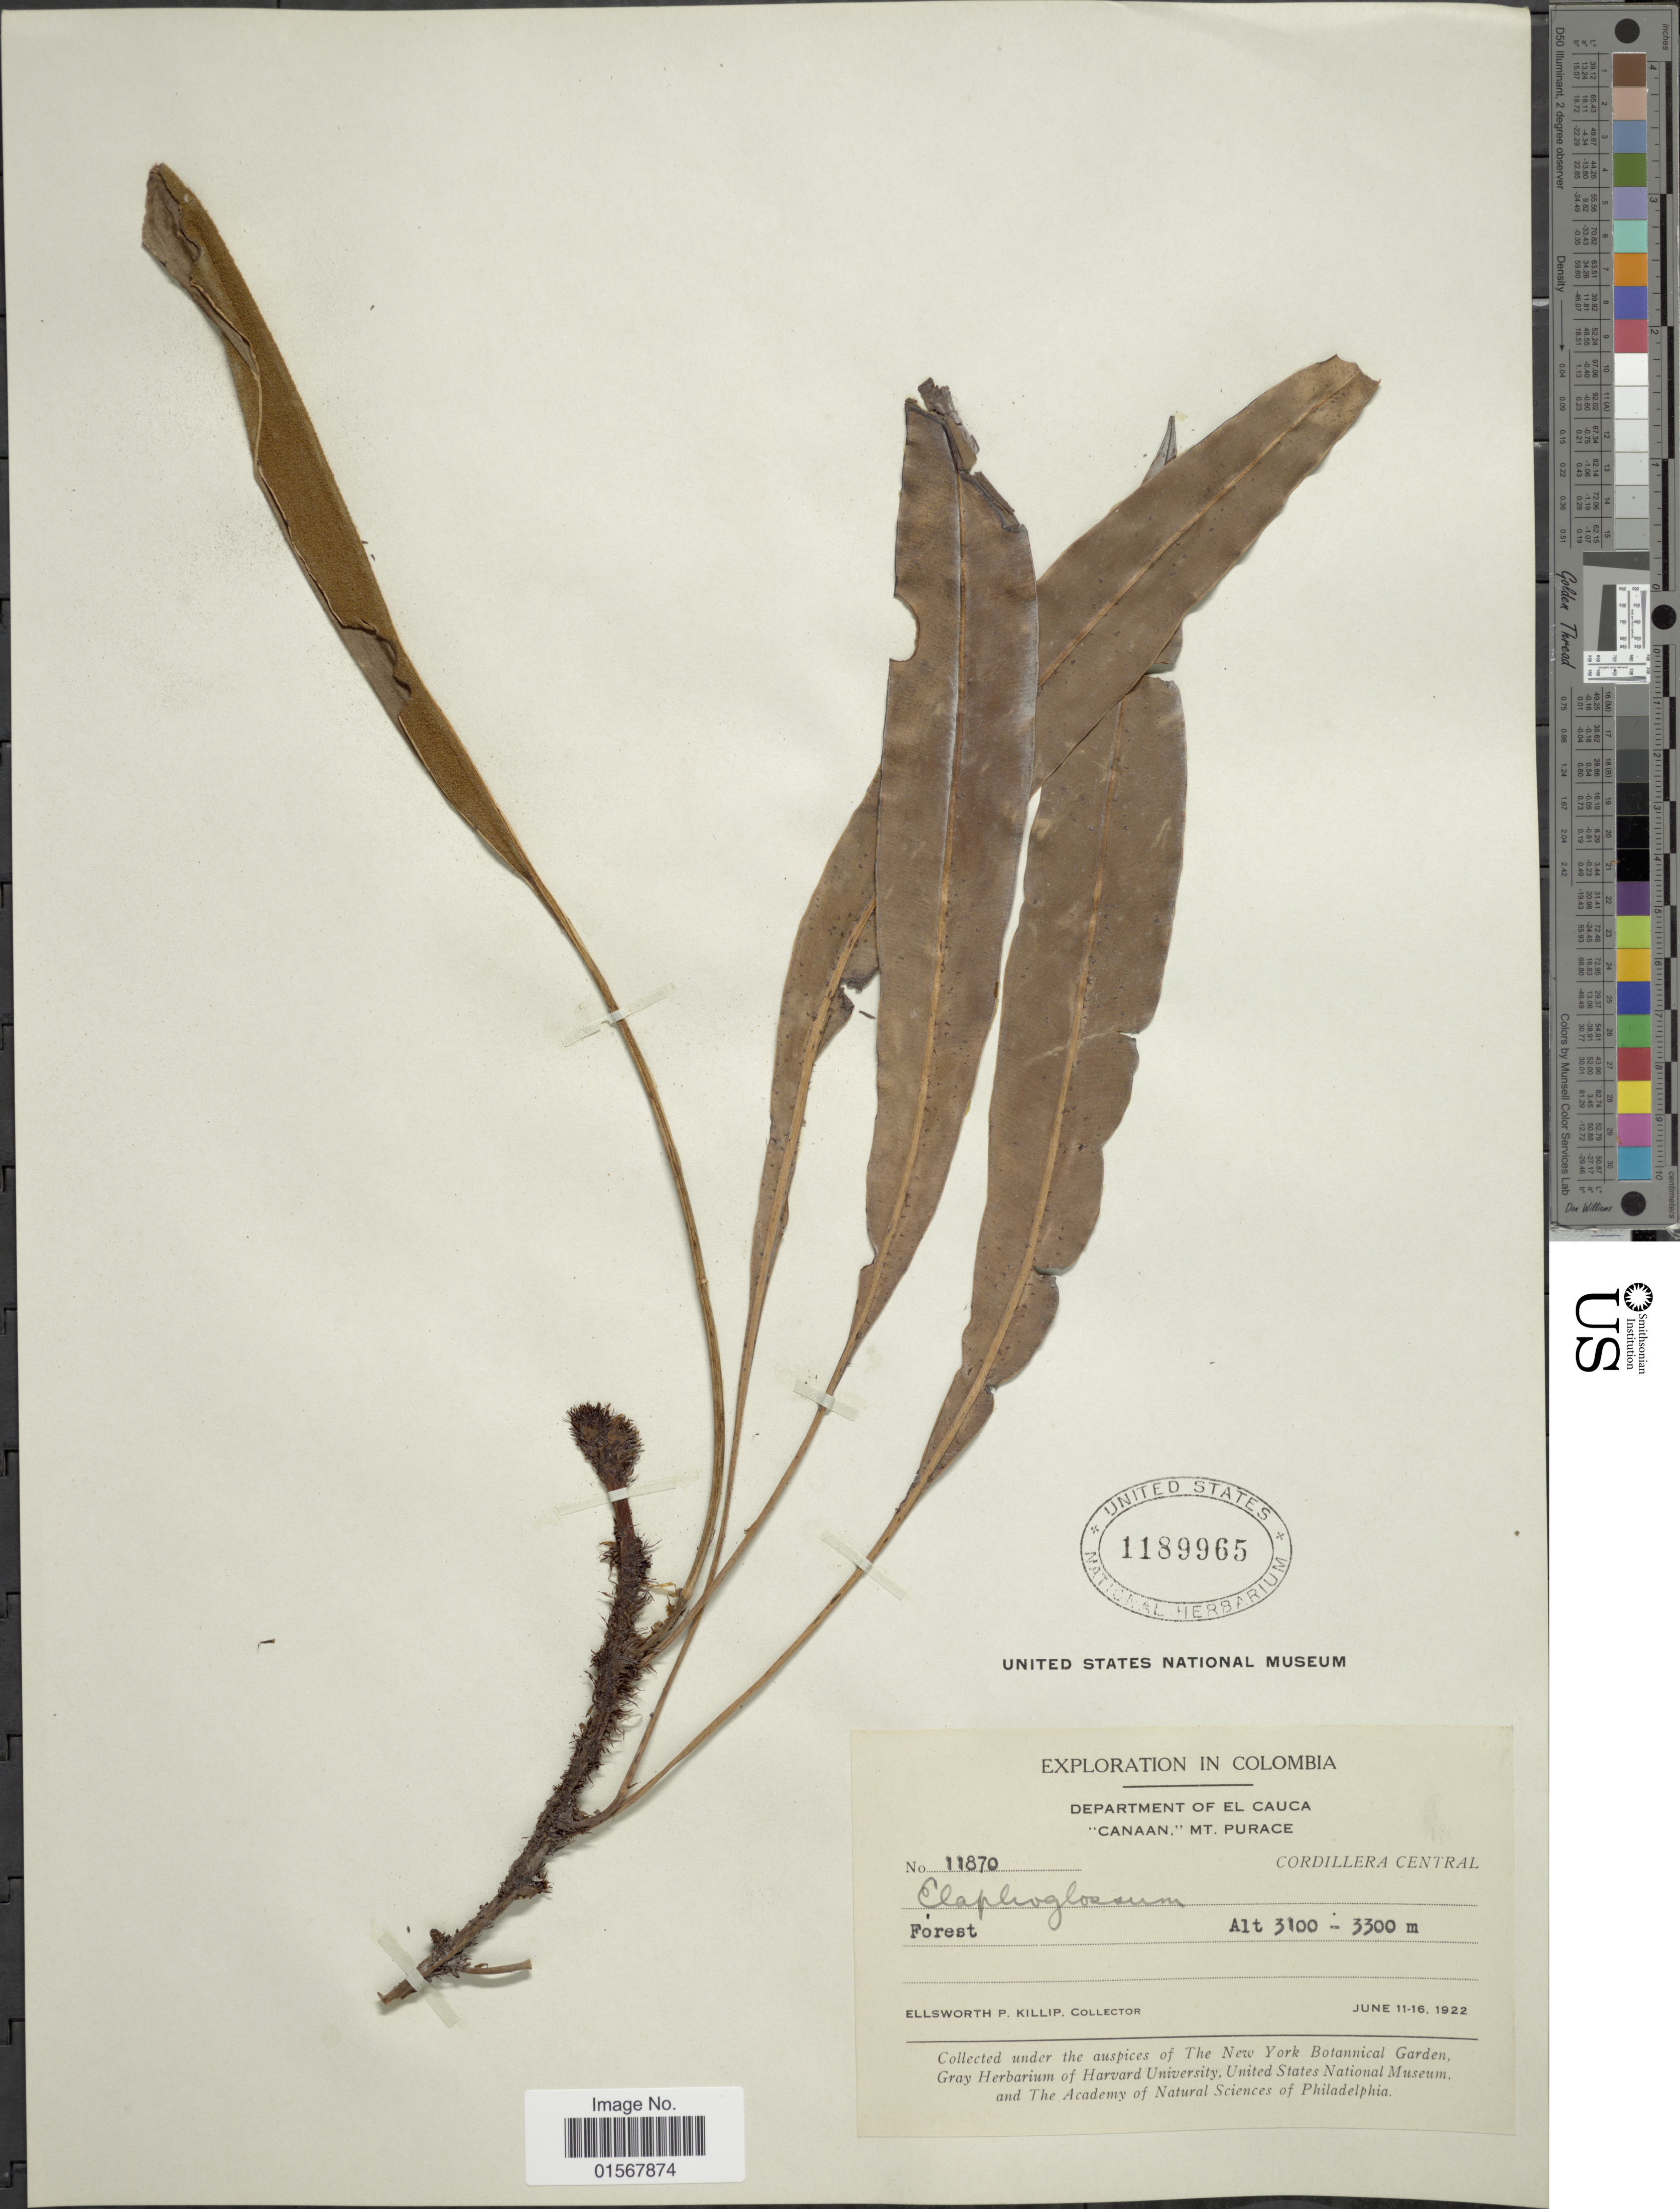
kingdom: Plantae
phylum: Tracheophyta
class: Polypodiopsida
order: Polypodiales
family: Dryopteridaceae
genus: Elaphoglossum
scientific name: Elaphoglossum sp.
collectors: E. P. Killip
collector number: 11870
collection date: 1922-06-11/1922-06-16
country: Colombia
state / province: Cauca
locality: Department of El Cauca, "Canaan" Mt. Purace, Cordillera Central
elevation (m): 3100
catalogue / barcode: US 1189965